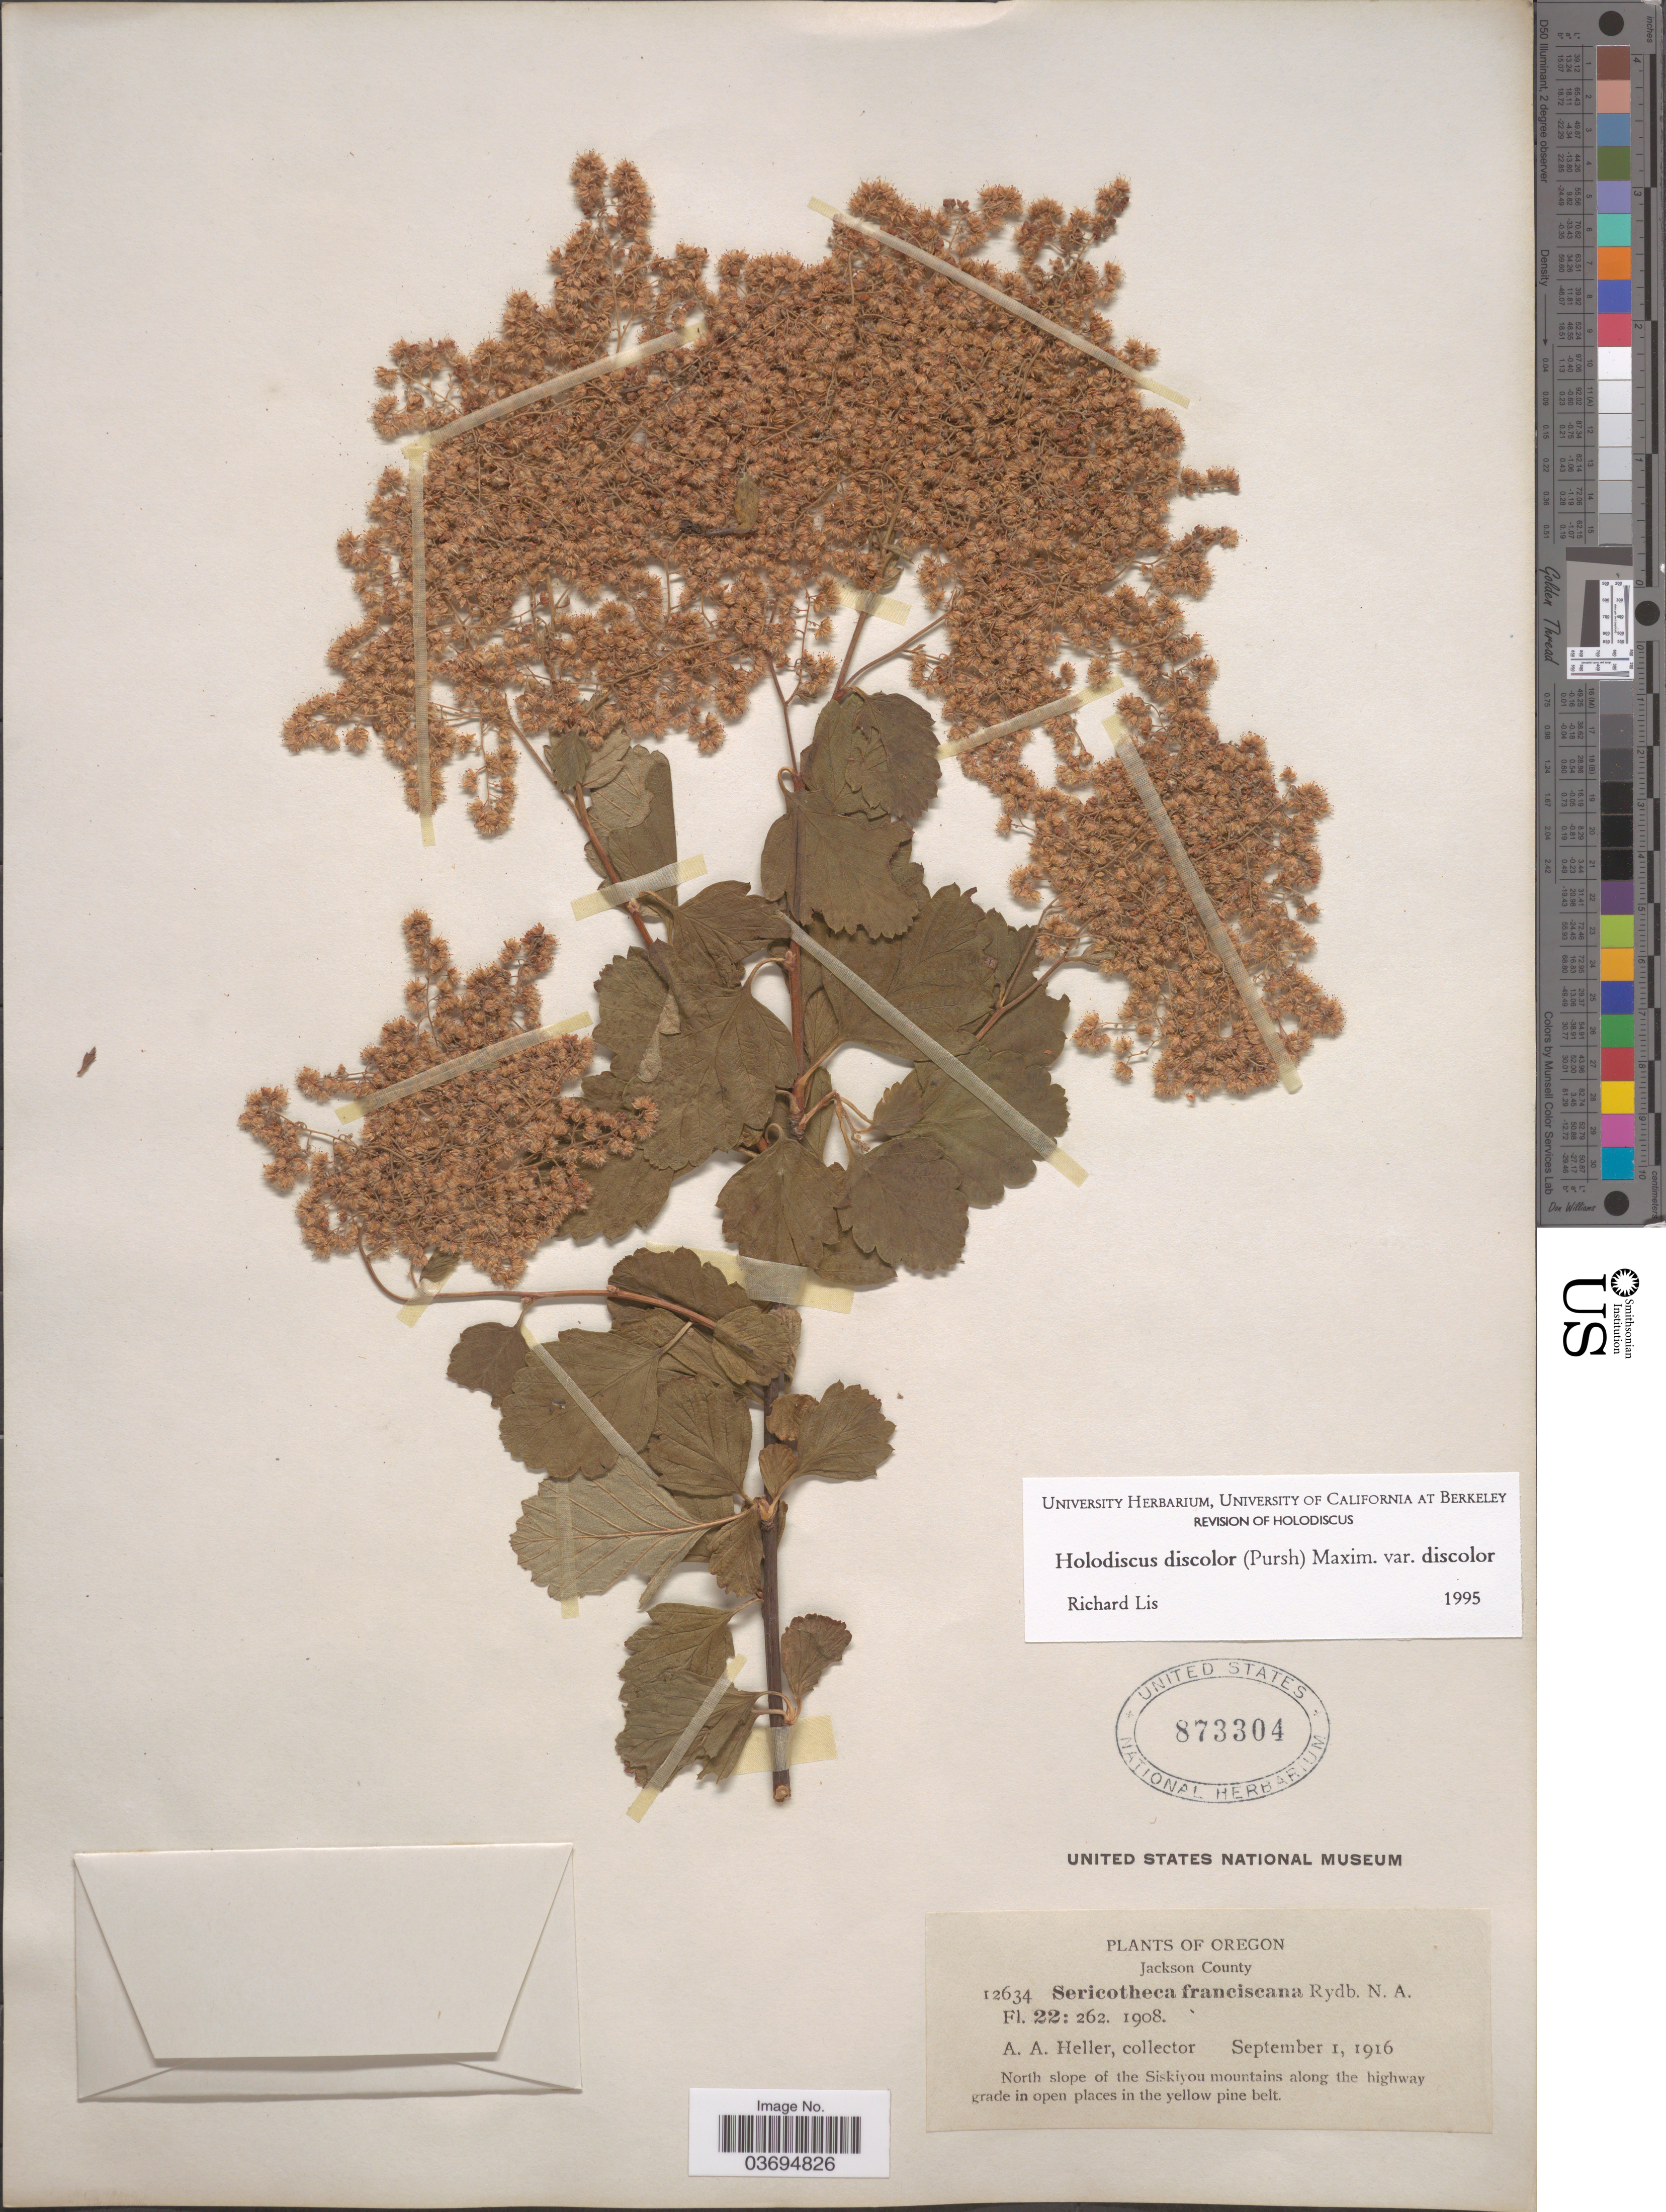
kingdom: Plantae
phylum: Tracheophyta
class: Magnoliopsida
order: Rosales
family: Rosaceae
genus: Holodiscus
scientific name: Holodiscus discolor var. discolor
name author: (Pursh) Maxim.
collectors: A. A. Heller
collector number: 12634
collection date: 1916-09-01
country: United States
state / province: Oregon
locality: Jackson County. North slope of the Siskiyou mountains along the highway grade in open places in the yellow pine belt.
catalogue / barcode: US 873304